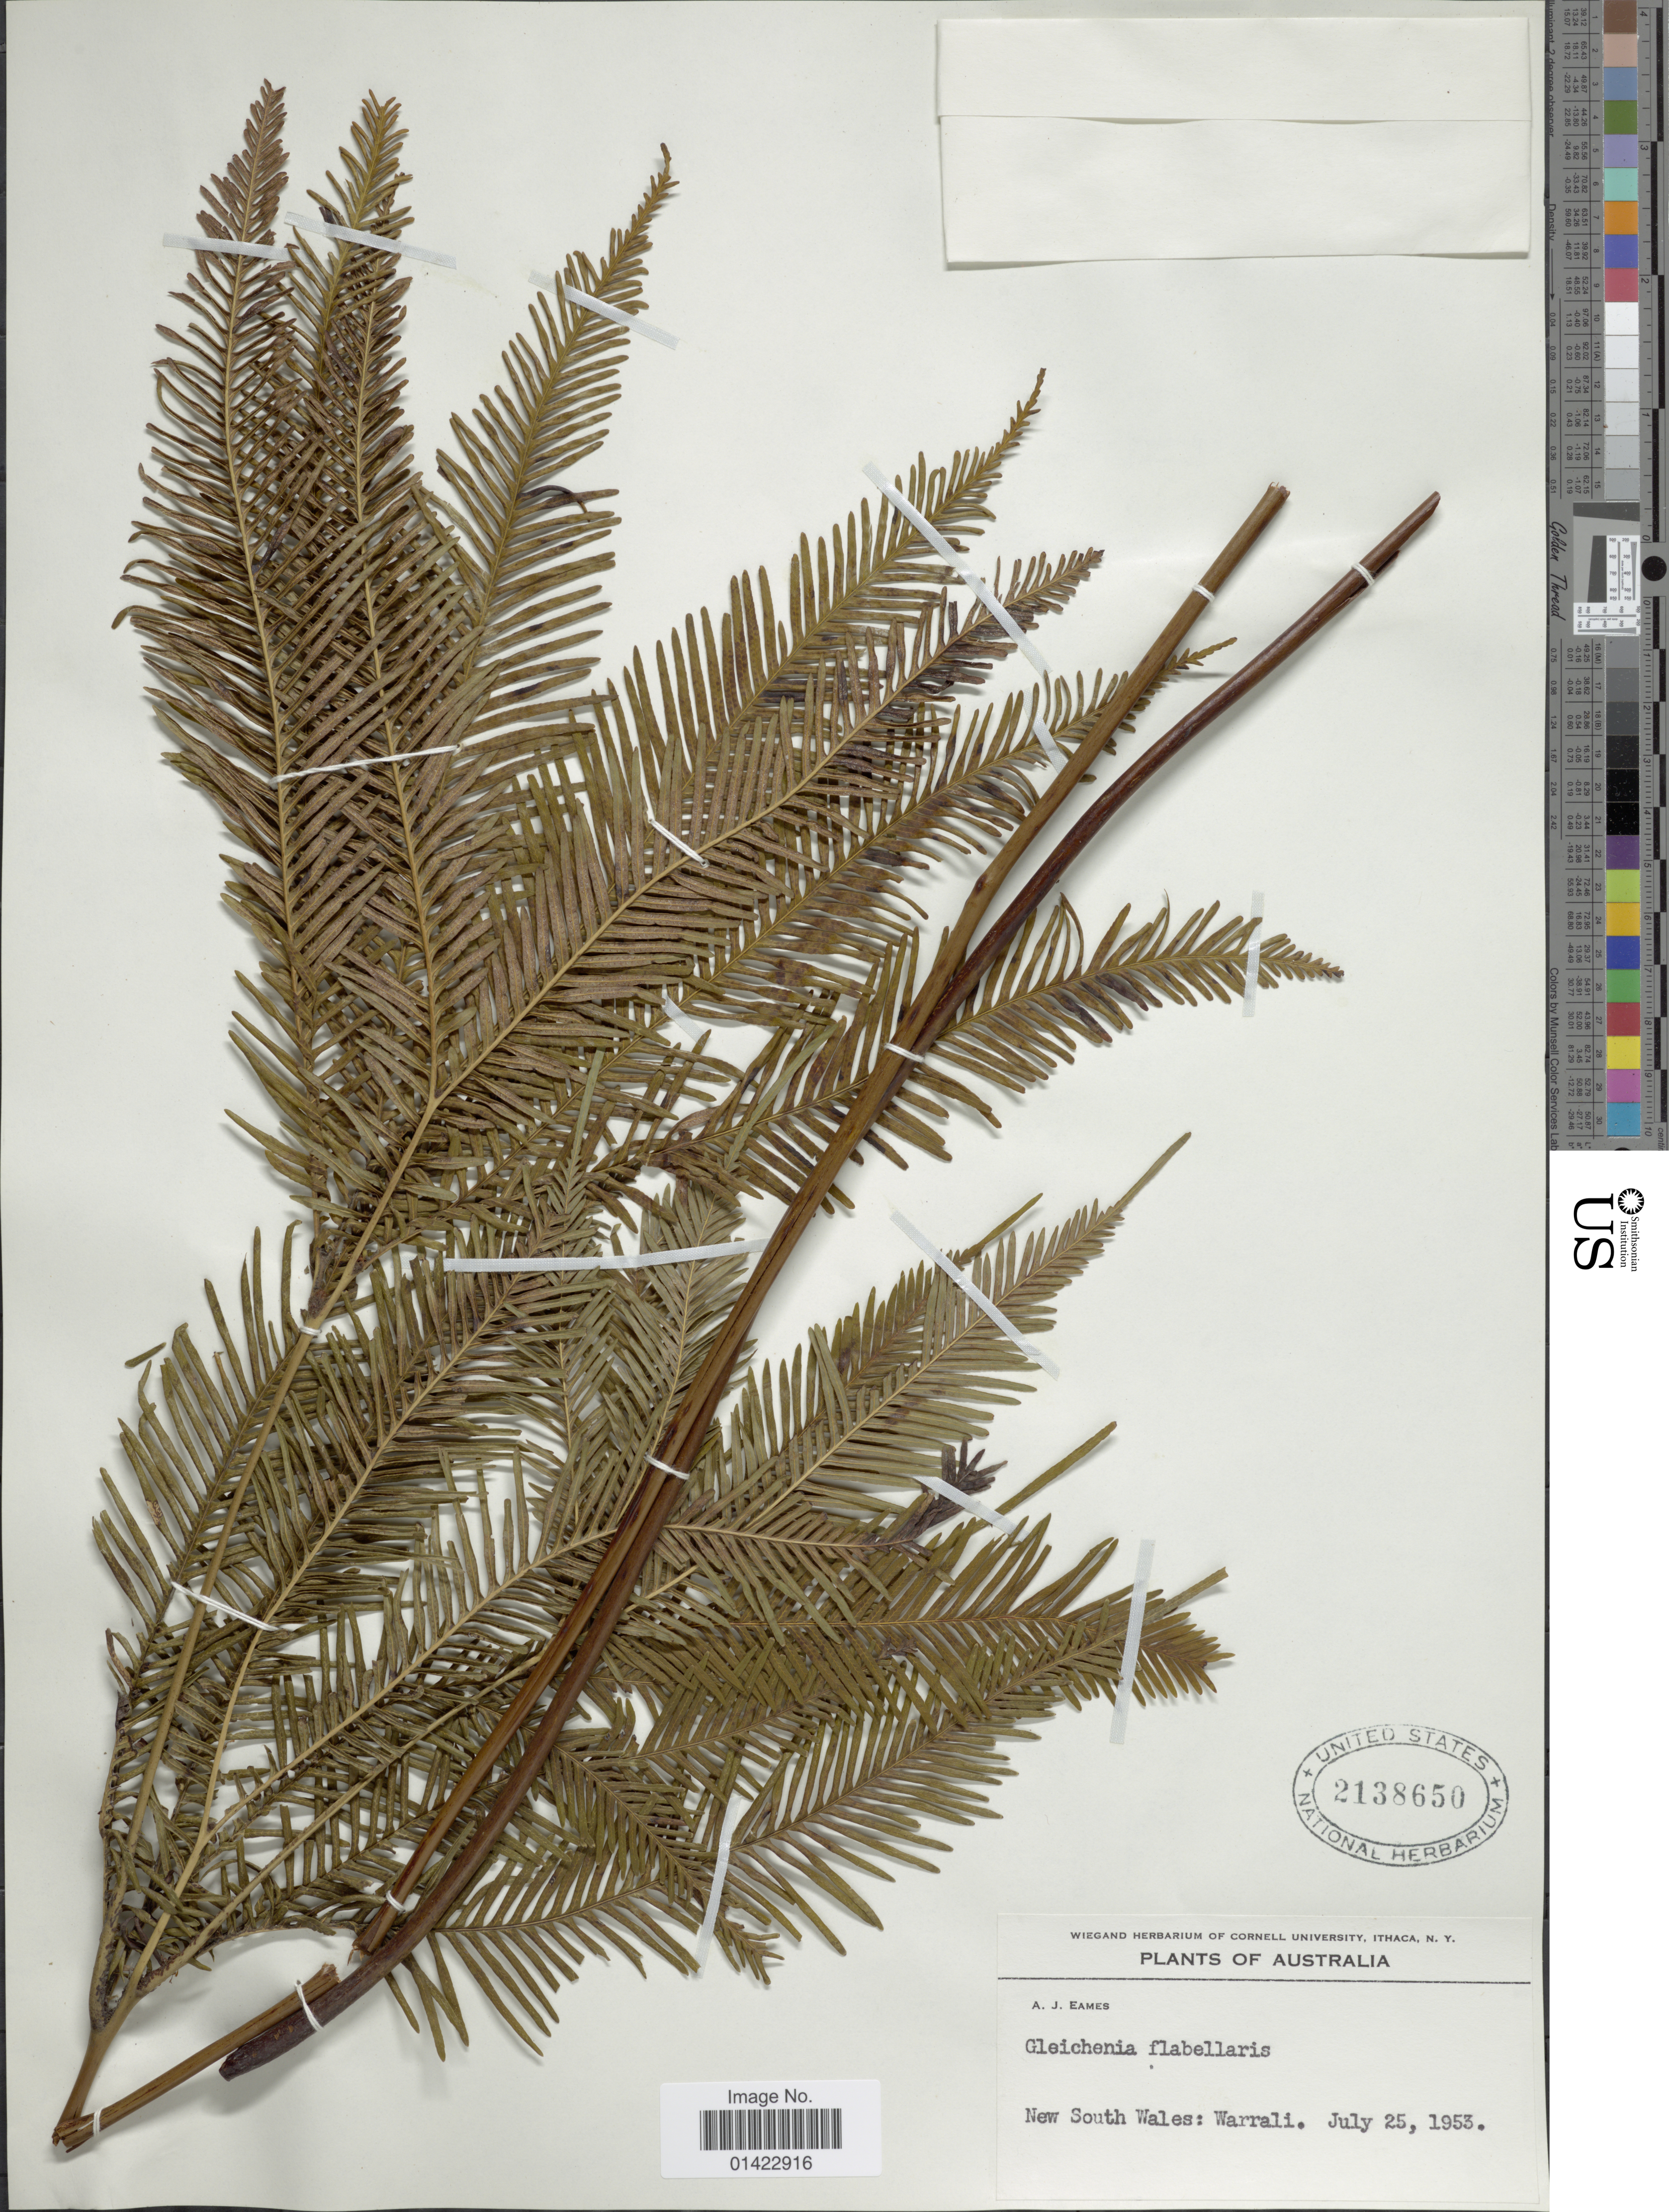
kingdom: Plantae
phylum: Tracheophyta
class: Polypodiopsida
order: Gleicheniales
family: Gleicheniaceae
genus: Sticherus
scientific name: Sticherus flabellatus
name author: (R. Br.) H. St. John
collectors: A. J. Eames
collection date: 1953-07-25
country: Australia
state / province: New South Wales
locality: Warrali.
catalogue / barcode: US 2138650